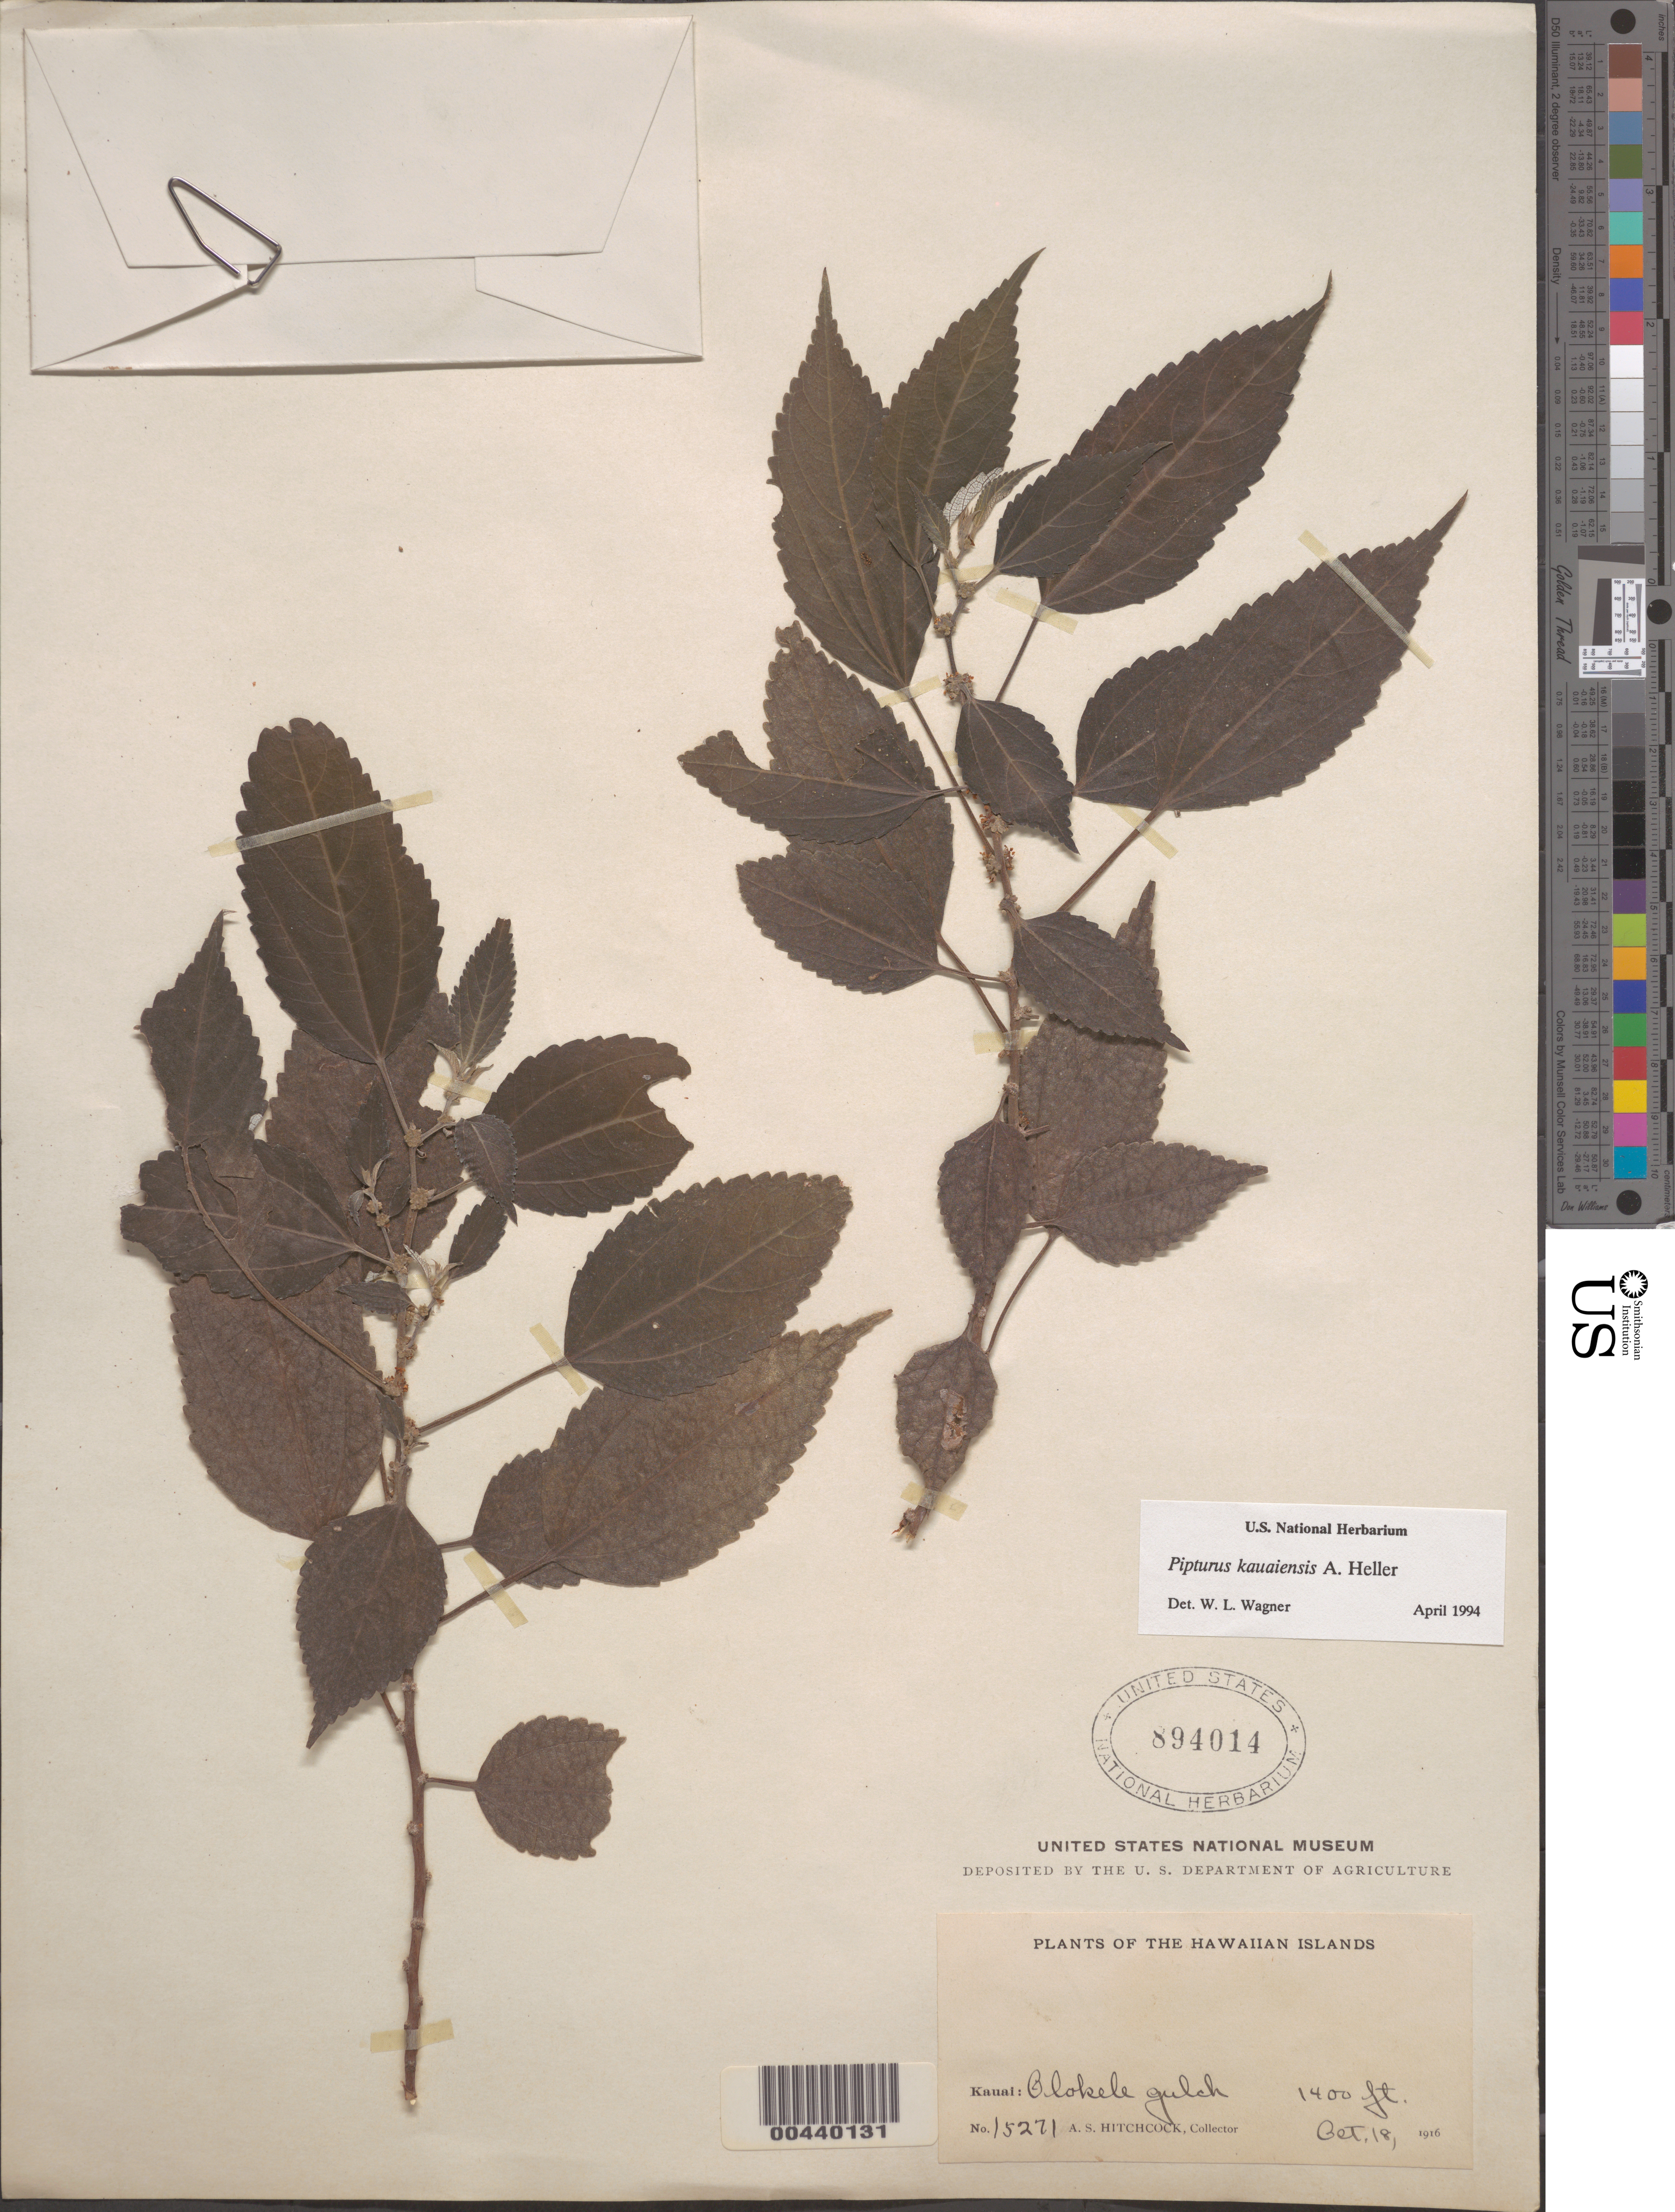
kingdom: Plantae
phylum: Tracheophyta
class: Magnoliopsida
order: Rosales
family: Urticaceae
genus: Pipturus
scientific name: Pipturus kauaiensis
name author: A. Heller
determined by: Wagner, W. L., (BOT), Smithsonian Institution - National Museum of Natural History (UNITED STATES)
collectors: A. S. Hitchcock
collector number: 15271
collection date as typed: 18 Oct 1916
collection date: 1916-10-18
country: United States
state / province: Hawaii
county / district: Kauai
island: Kaua'i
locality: Olokele gulch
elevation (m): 427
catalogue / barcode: US 894014